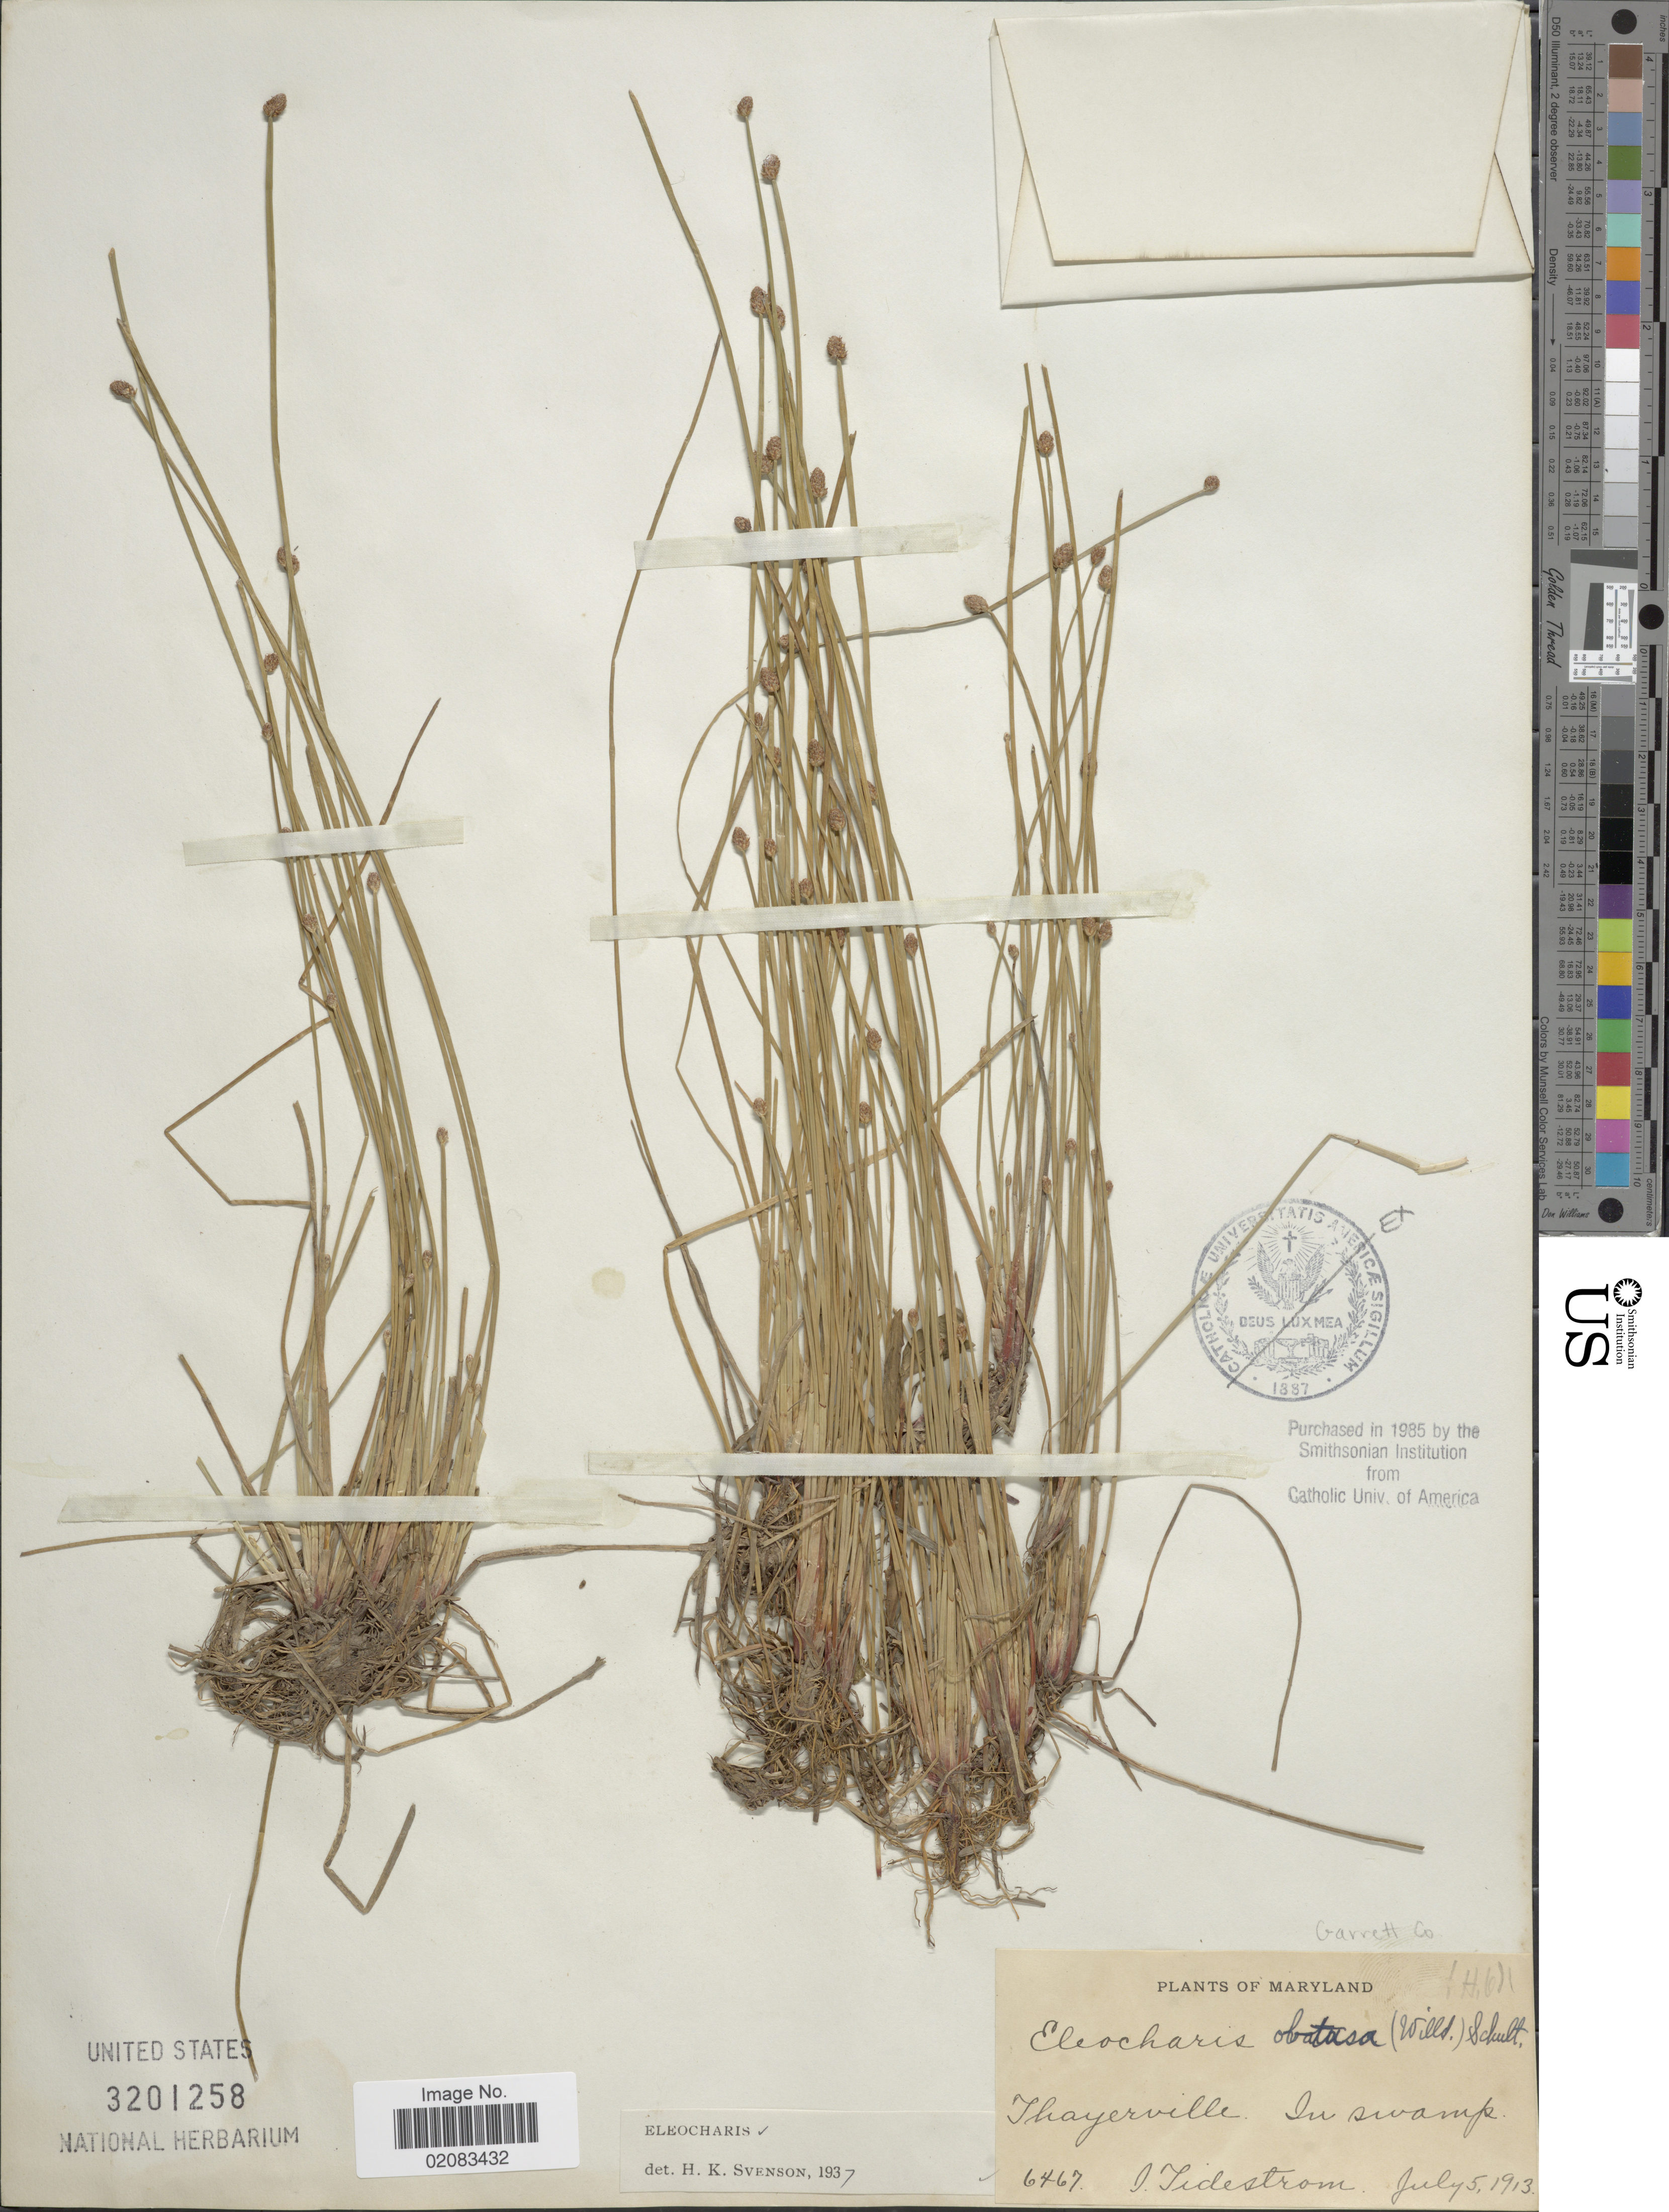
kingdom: Plantae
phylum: Tracheophyta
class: Liliopsida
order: Poales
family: Cyperaceae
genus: Eleocharis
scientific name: Eleocharis obtusa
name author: (Willd.) Schult.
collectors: I. F. Tidestrom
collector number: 6467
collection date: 1913-07-05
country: United States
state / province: Maryland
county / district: Garrett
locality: Thayerville. In swamp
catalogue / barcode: US 3201258